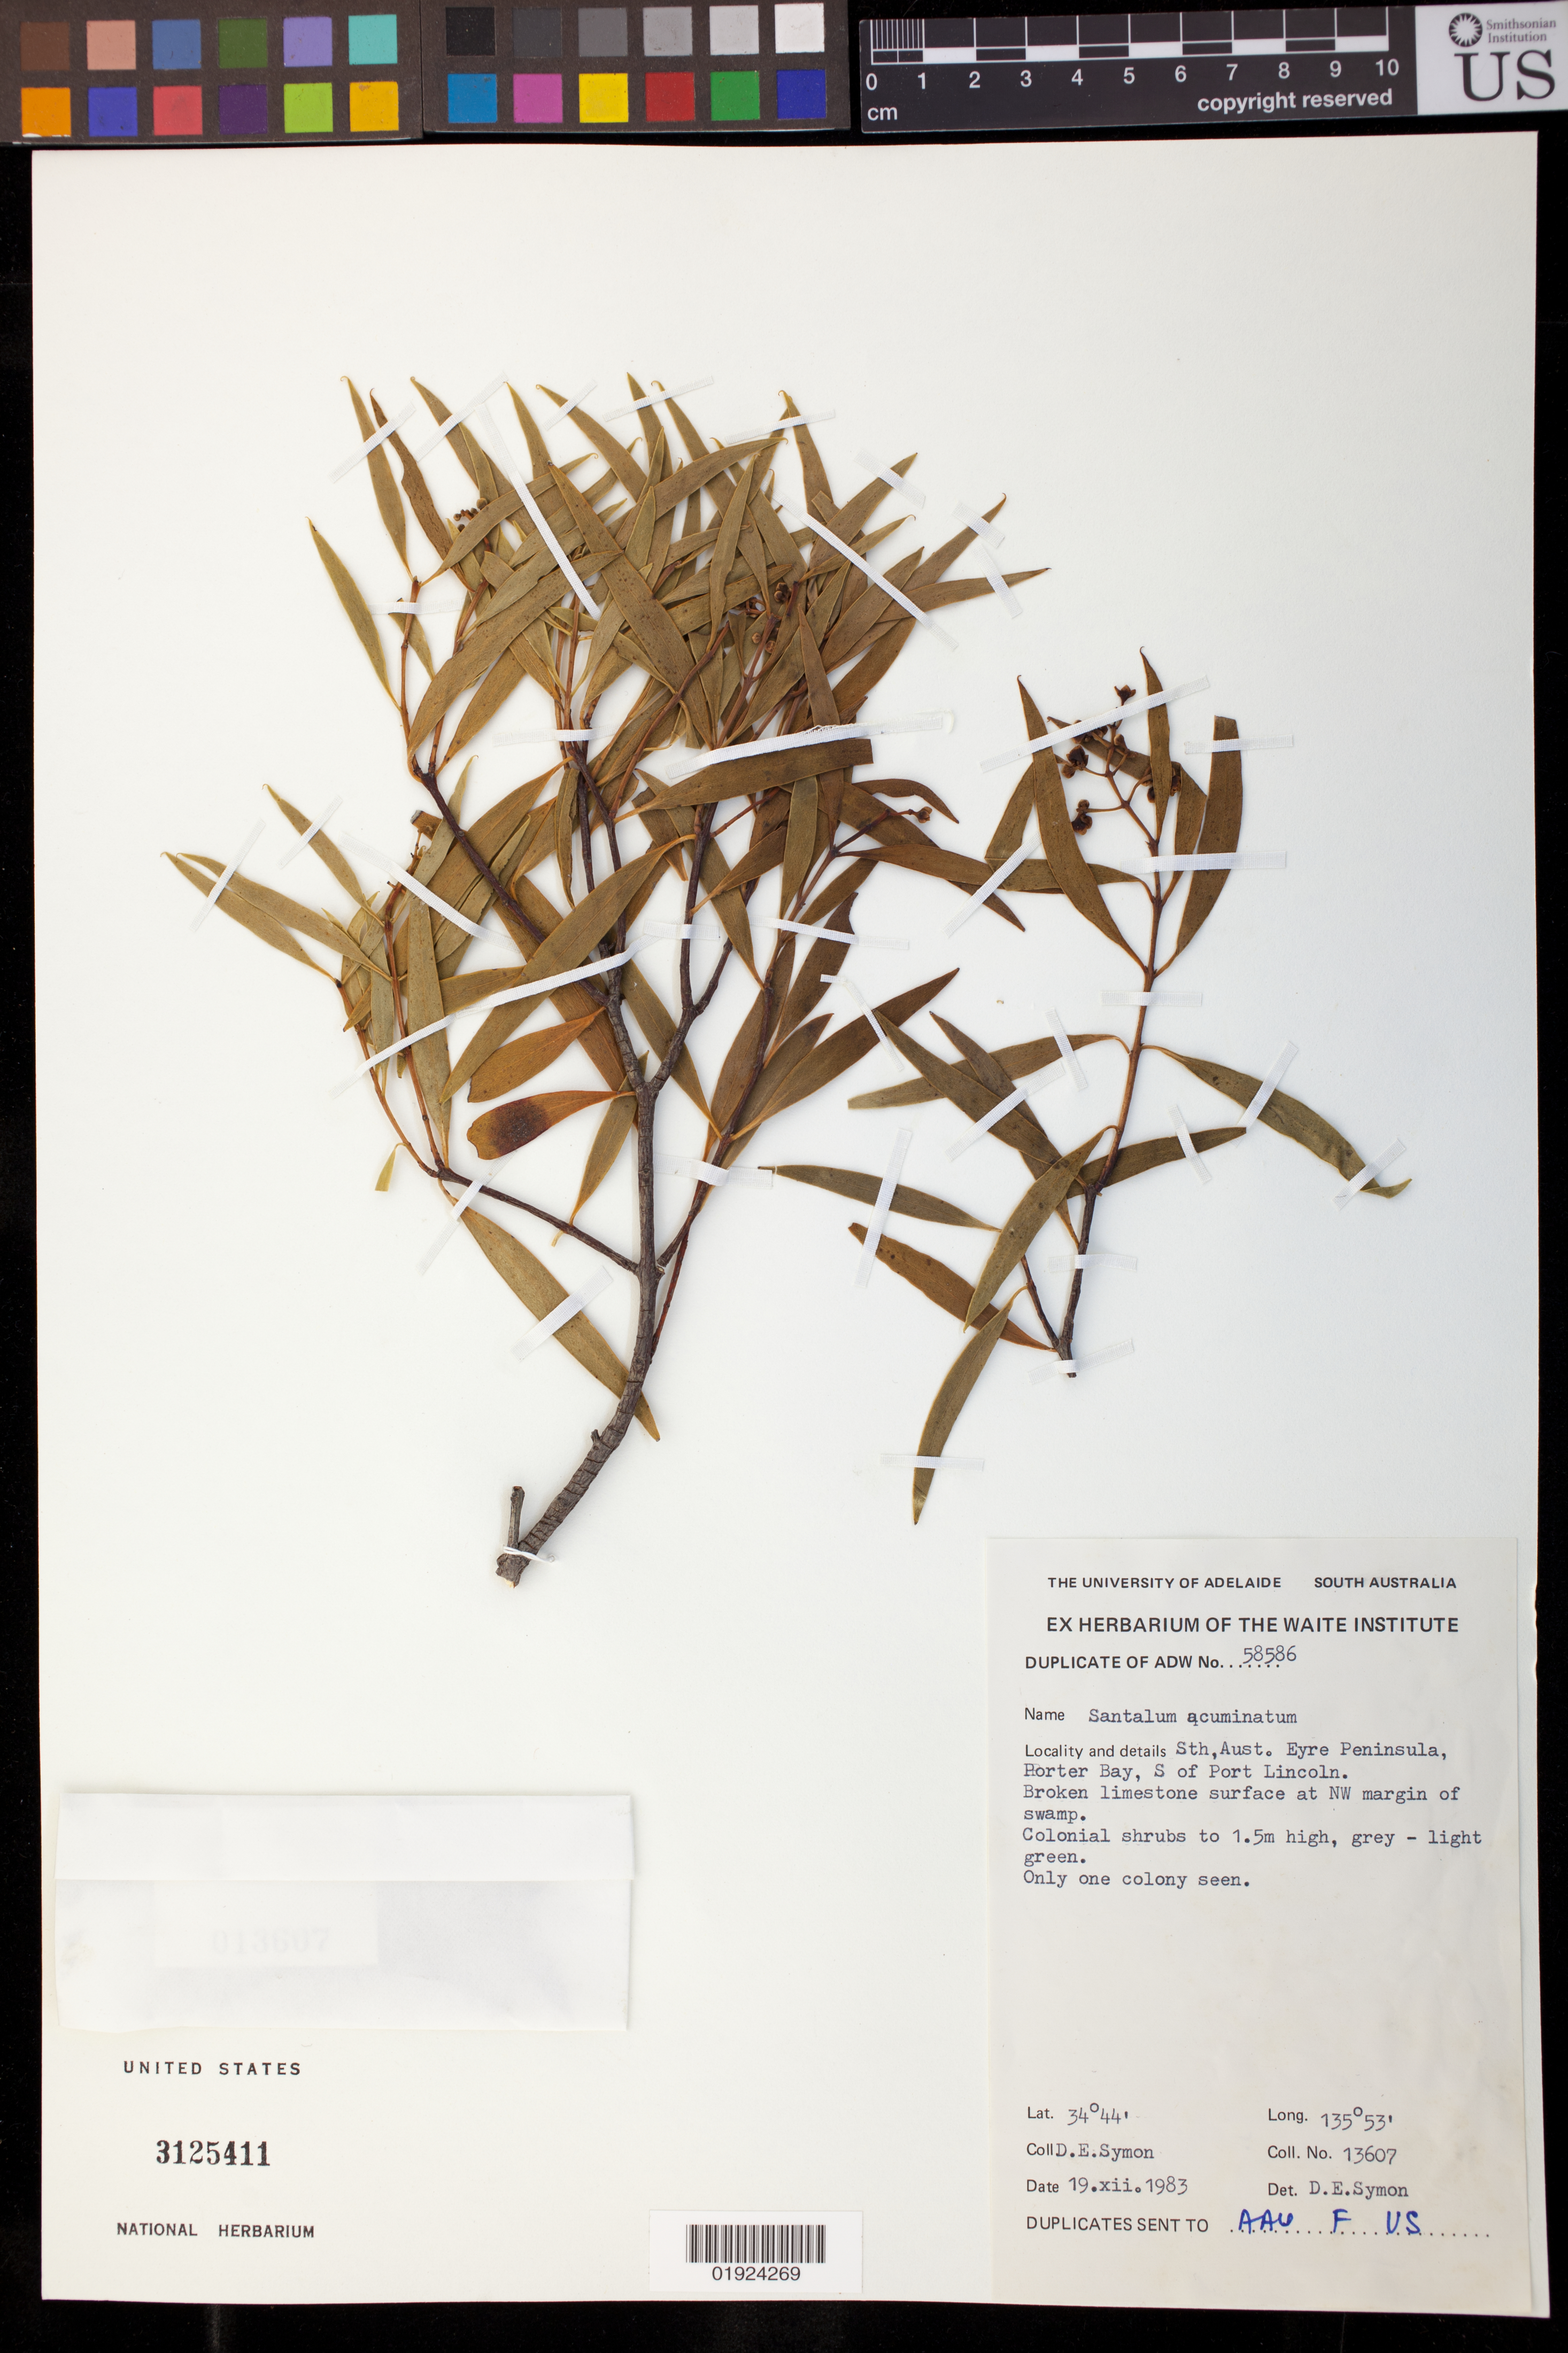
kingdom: Plantae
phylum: Tracheophyta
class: Magnoliopsida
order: Santalales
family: Santalaceae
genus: Santalum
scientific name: Santalum acuminatum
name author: (R. Br.) A. DC.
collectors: D. Symon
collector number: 13607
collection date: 1983-12-19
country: Australia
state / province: South Australia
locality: Eyre Peninsula, Porter Bay, S of Port Lincoln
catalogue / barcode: US 3125411